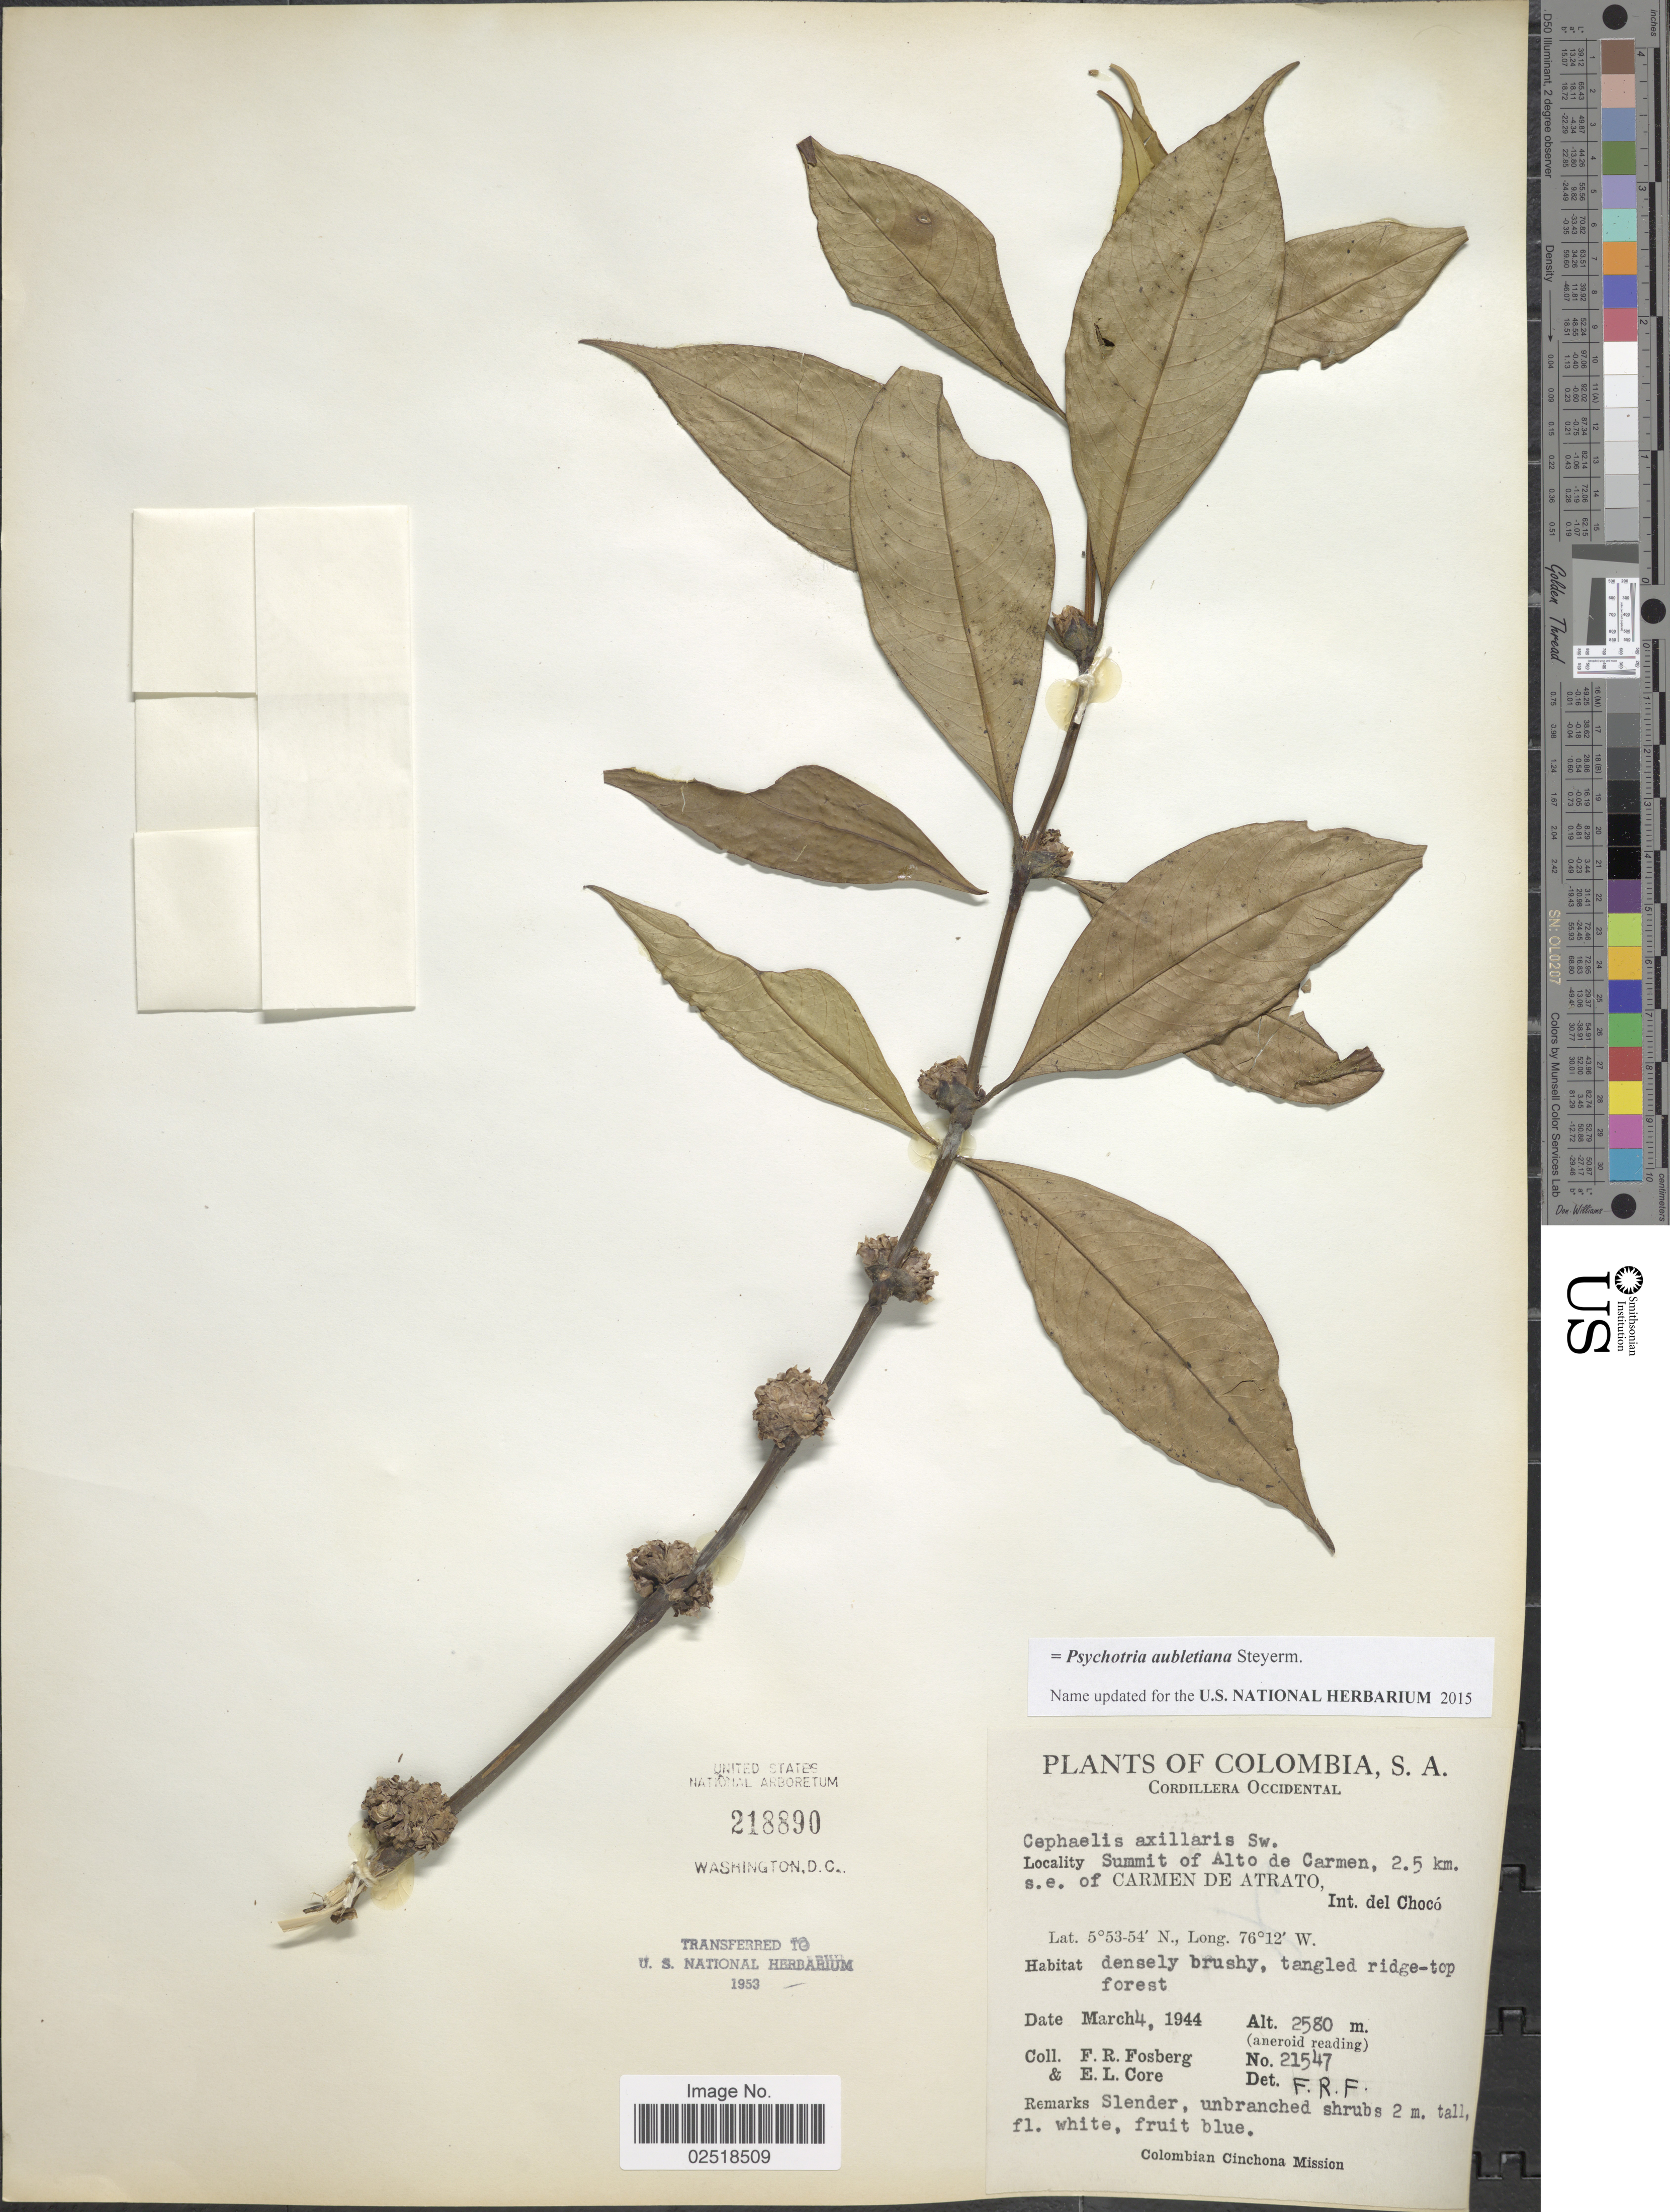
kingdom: Plantae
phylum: Tracheophyta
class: Magnoliopsida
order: Gentianales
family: Rubiaceae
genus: Psychotria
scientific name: Psychotria aubletiana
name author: Steyerm.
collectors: F. R. Fosberg & E. L. Core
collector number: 21547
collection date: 1944-03-04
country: Colombia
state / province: Chocó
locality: Cordillera Occidental, Summit of Alto de Carmen, 2.5 km s.e of Carmen de Atrato, Int del Chocó, densely brushy, tangled ridge-top forest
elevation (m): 2580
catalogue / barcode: US 218890